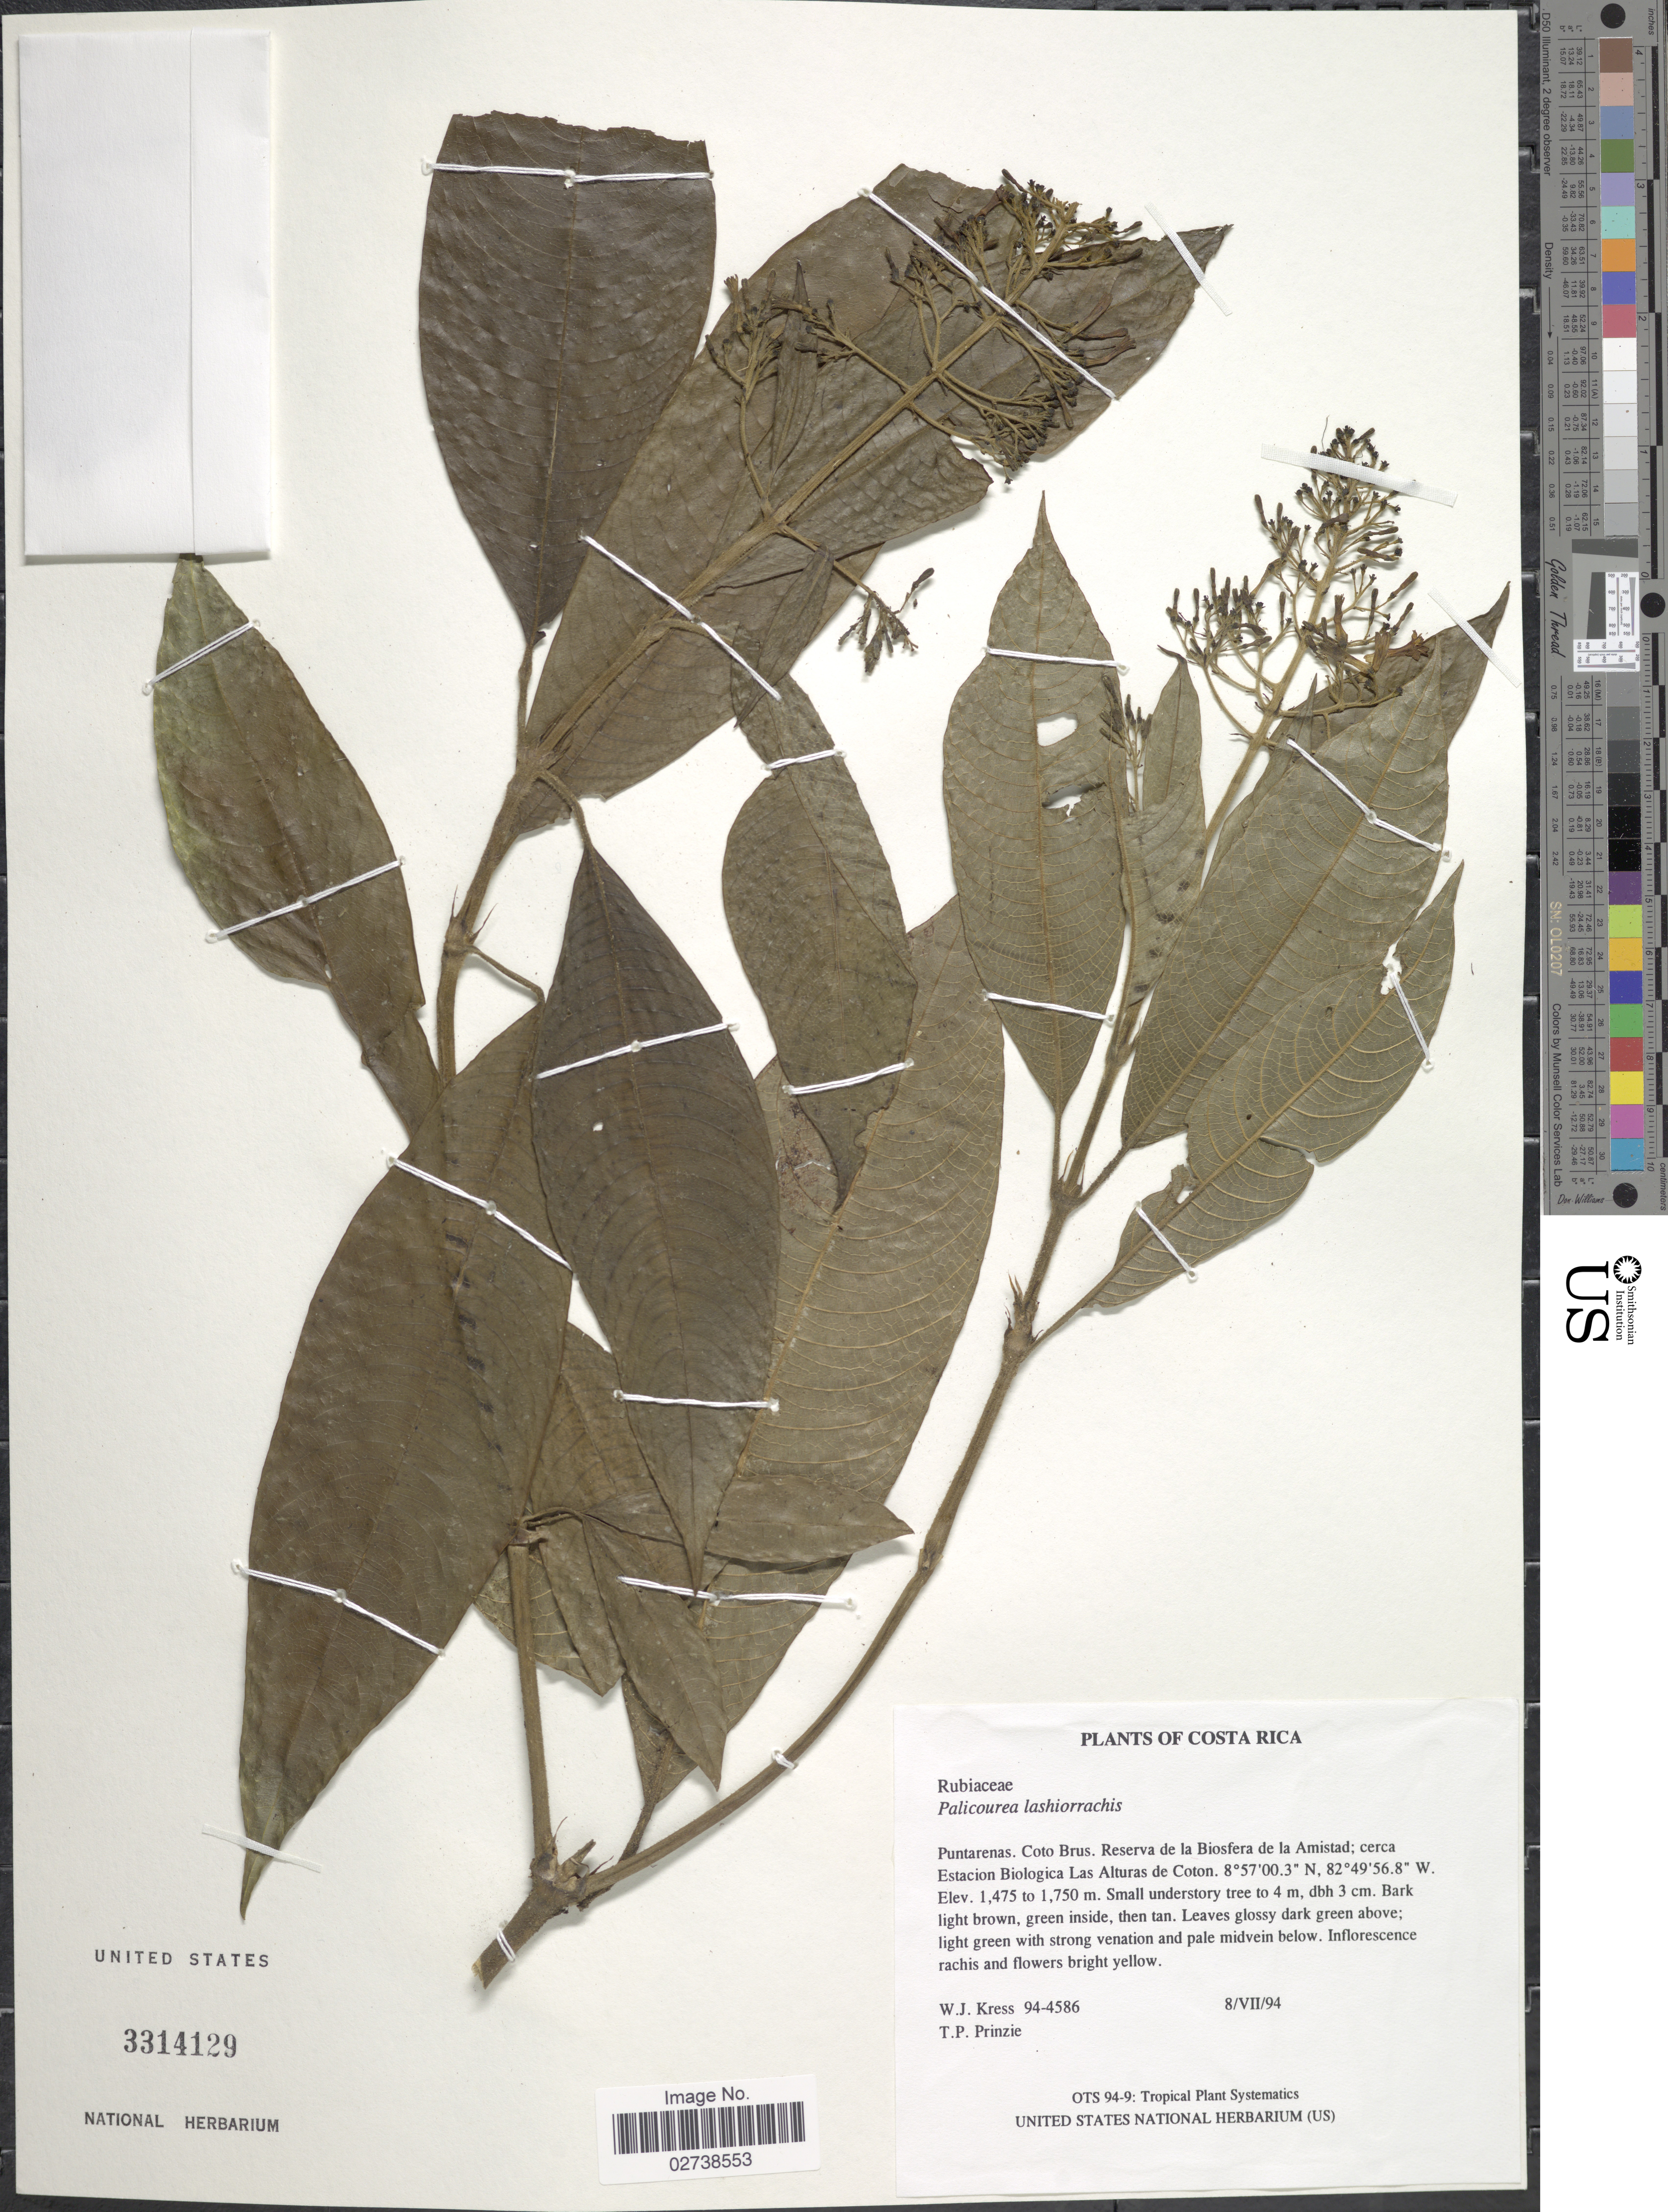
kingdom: Plantae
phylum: Tracheophyta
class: Magnoliopsida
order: Gentianales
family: Rubiaceae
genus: Palicourea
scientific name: Palicourea lasiorrhachis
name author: Oerst.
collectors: W. J. Kress & T. Prinzie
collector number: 94-4586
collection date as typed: Transcribed d/m/y: 8/7/94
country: Costa Rica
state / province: Puntarenas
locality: Coto Brus. Reserva de la Biosfera de la Amistad; cerca stacion Biologica Las Alturas de Coton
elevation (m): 1475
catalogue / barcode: US 3314129